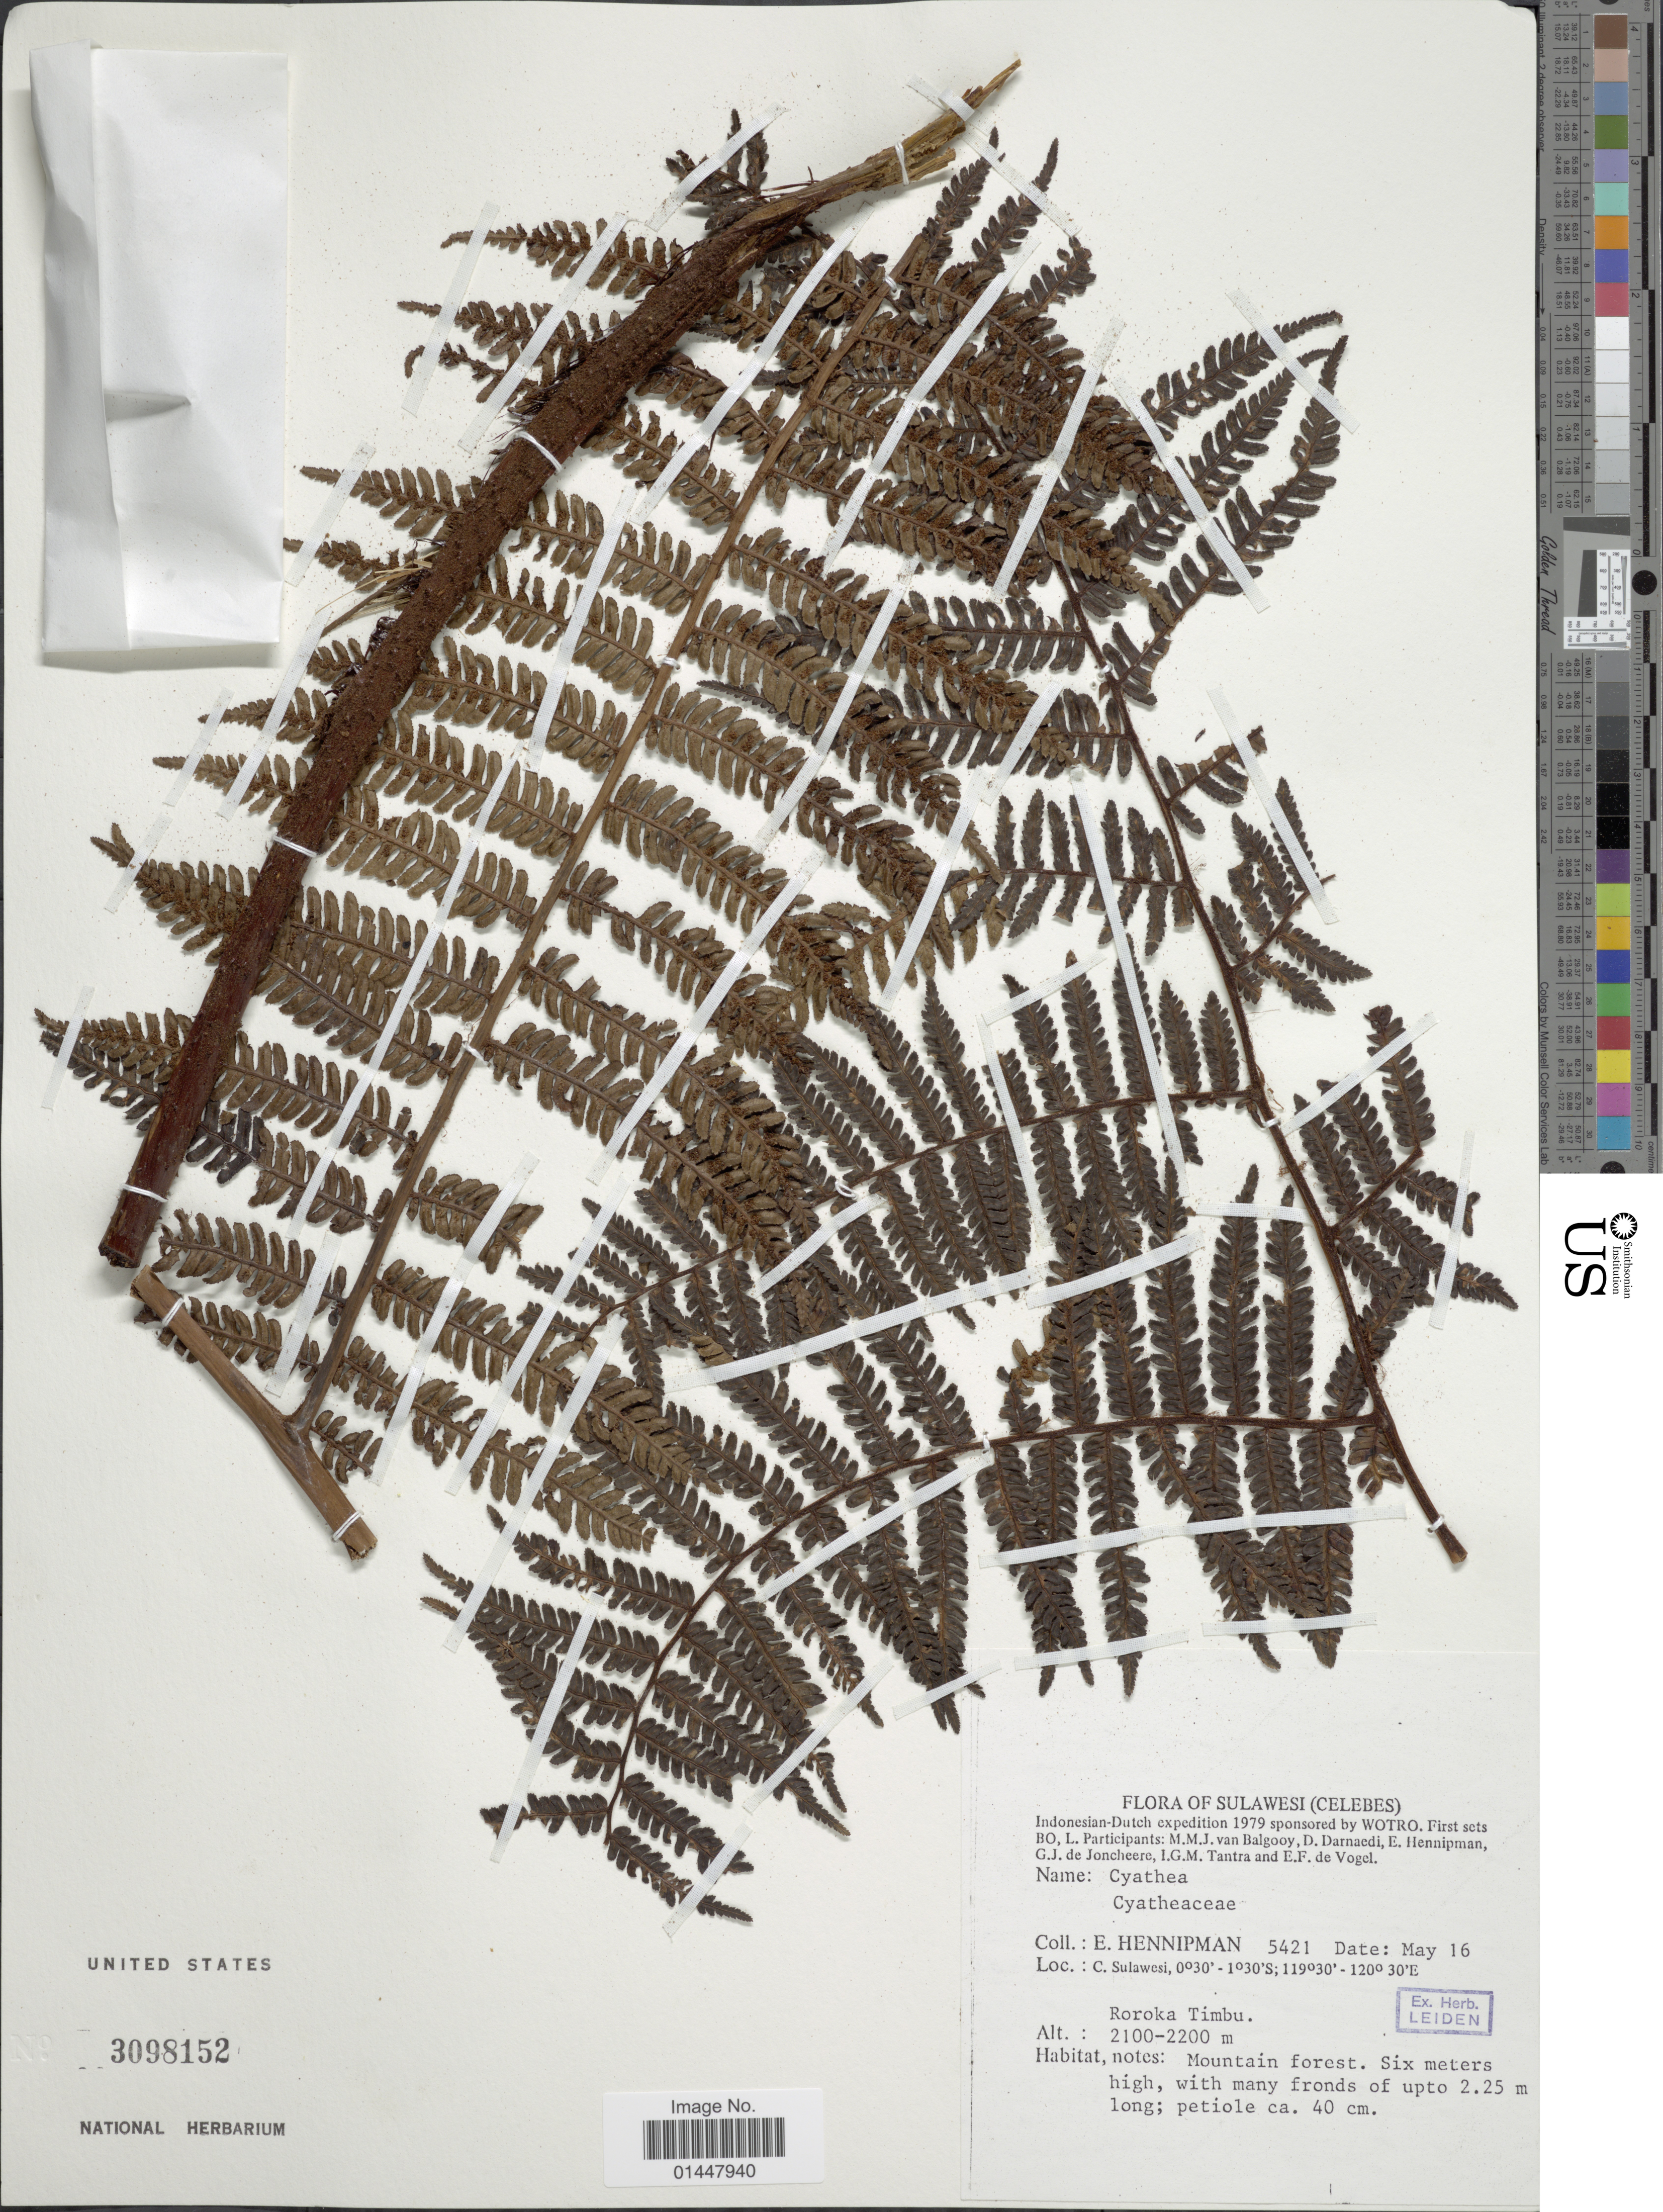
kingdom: Plantae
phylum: Tracheophyta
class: Polypodiopsida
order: Cyatheales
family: Cyatheaceae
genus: Sphaeropteris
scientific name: Sphaeropteris sp.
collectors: E. Hennipman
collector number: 5421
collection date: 1979-05-16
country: Indonesia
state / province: Sulawesi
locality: (Celebes).: C.Sulawesi, Roroka Timbu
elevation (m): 2100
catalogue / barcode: US 3098152